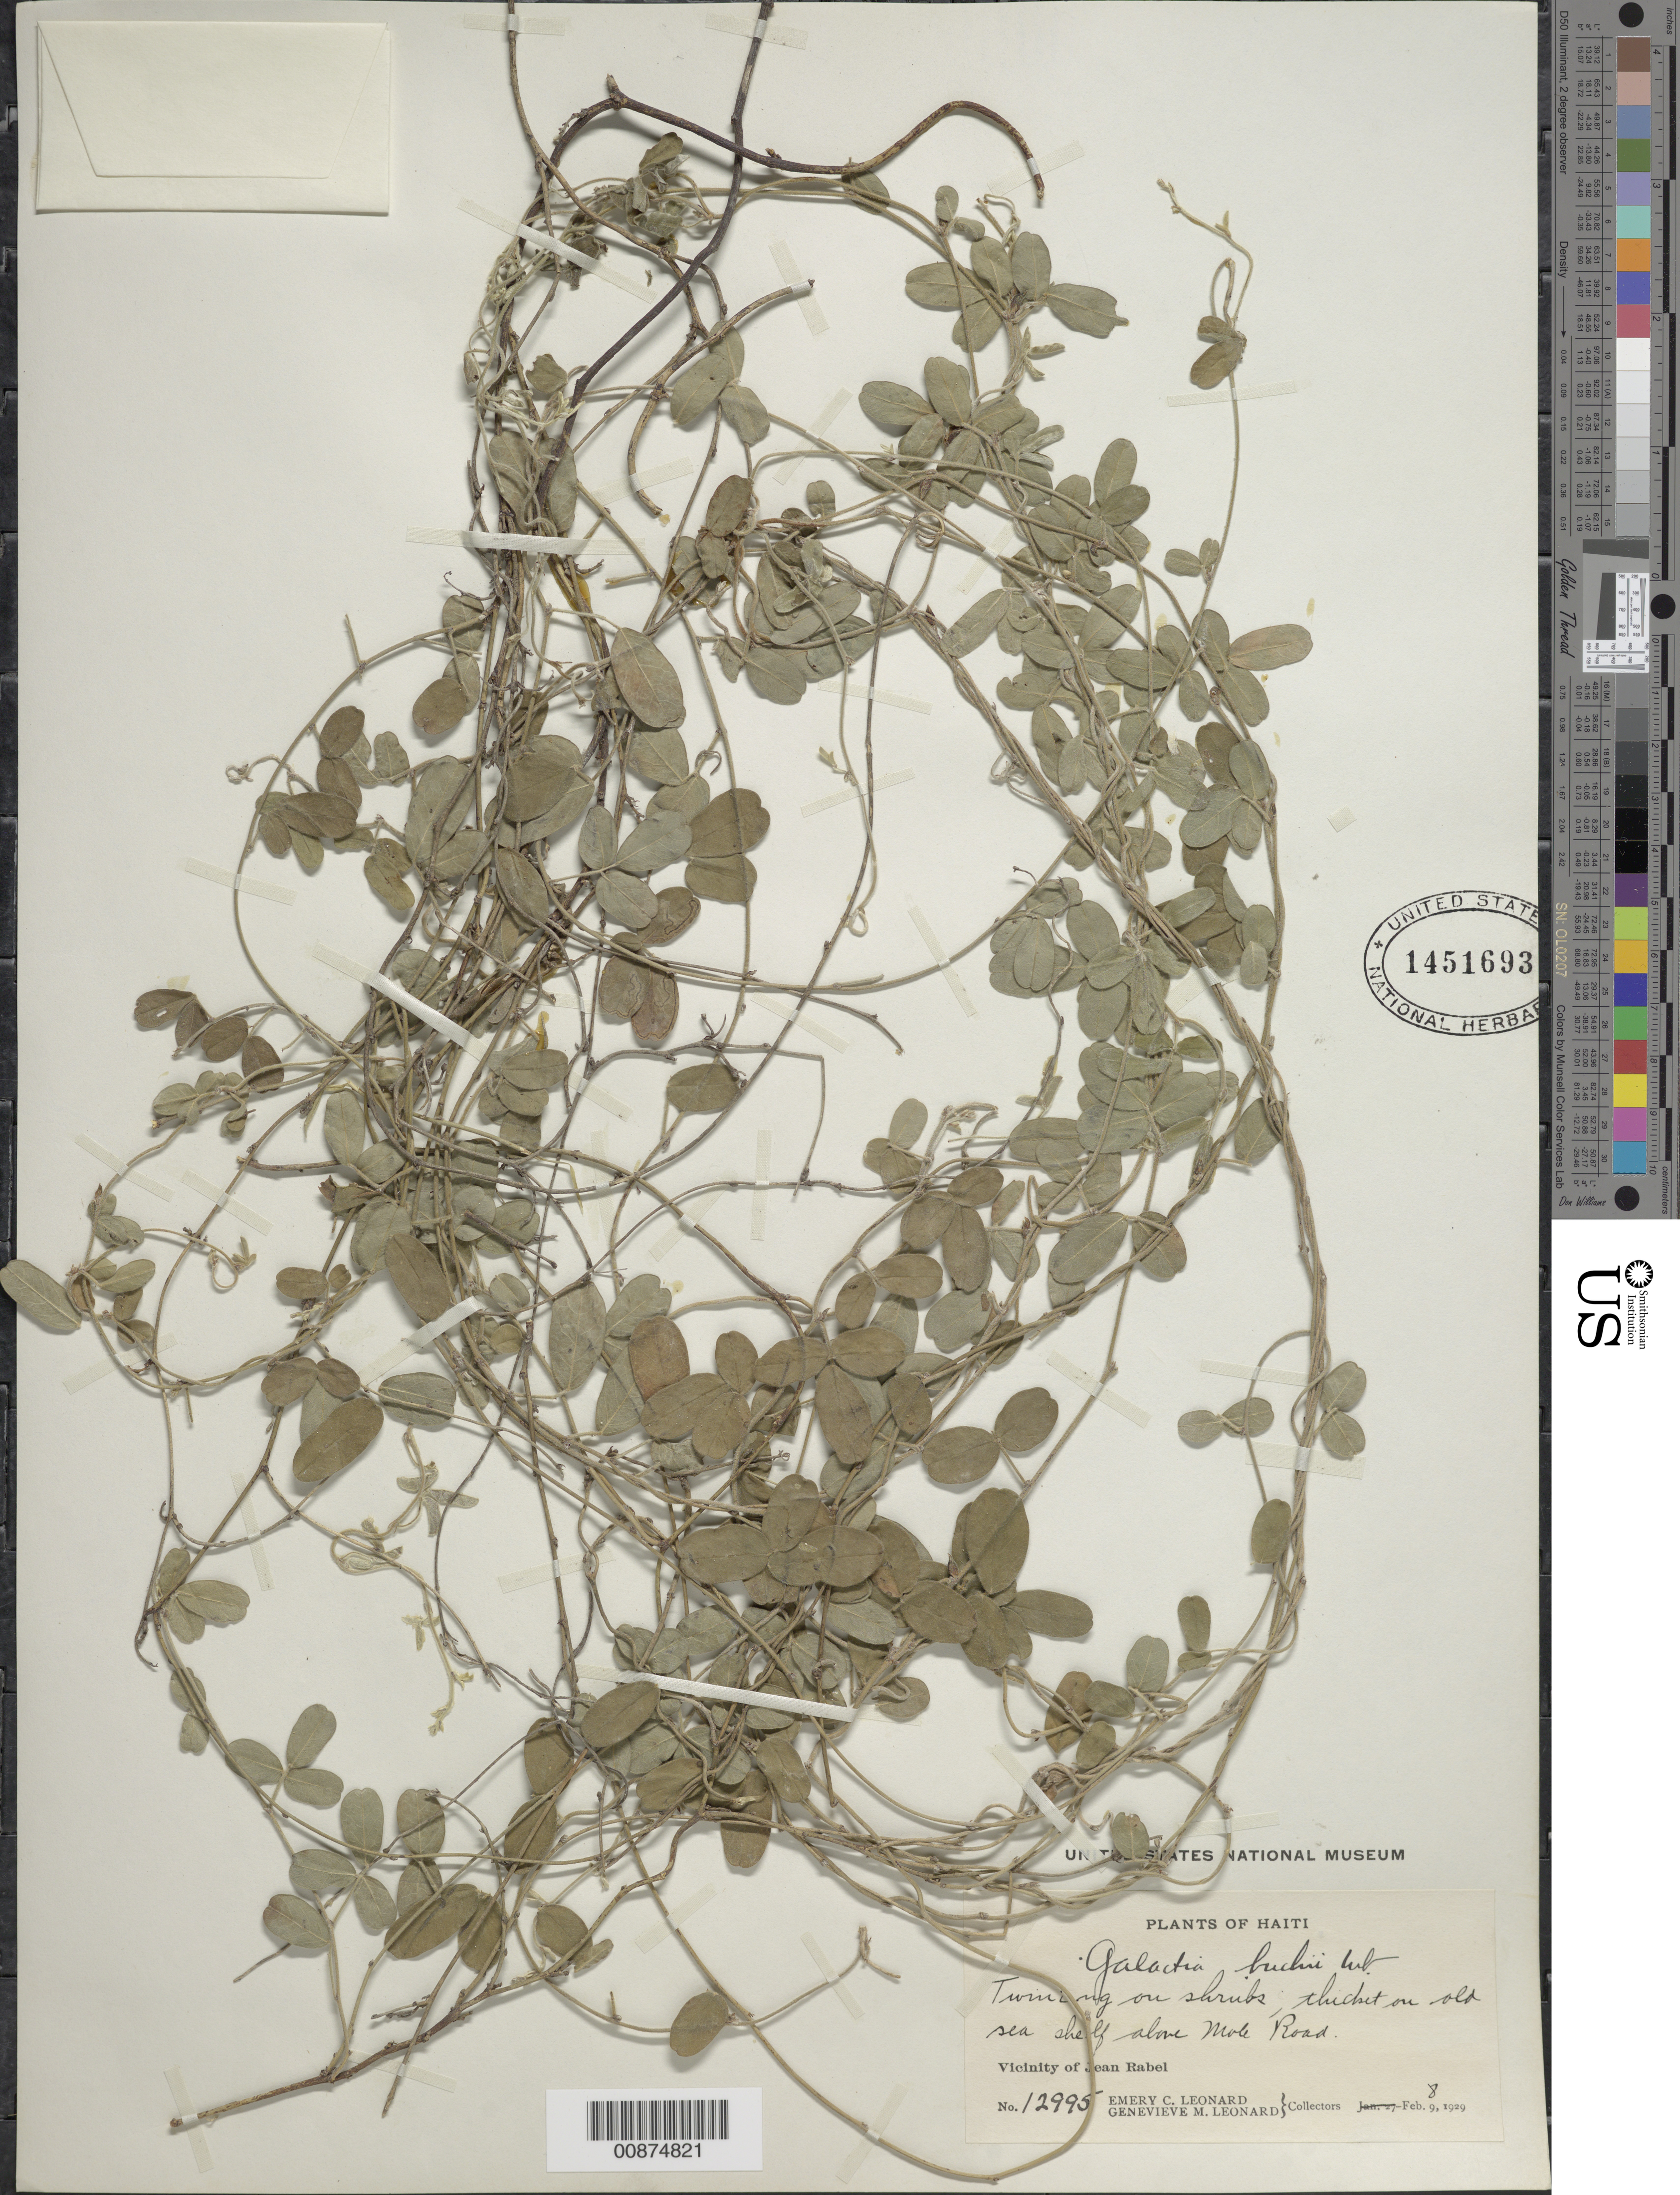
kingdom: Plantae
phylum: Tracheophyta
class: Magnoliopsida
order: Fabales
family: Fabaceae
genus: Galactia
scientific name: Galactia buchii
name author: Urb.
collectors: E. C. Leonard & G. M. Leonard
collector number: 12995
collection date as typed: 08 Feb 1929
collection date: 1929-02-08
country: Haiti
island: Hispaniola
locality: Old sea shelf above Mole Road. Vicinity of Jean Rabel.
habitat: Twining on shrubs. Thicket on old sea shelf.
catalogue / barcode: US 1451693